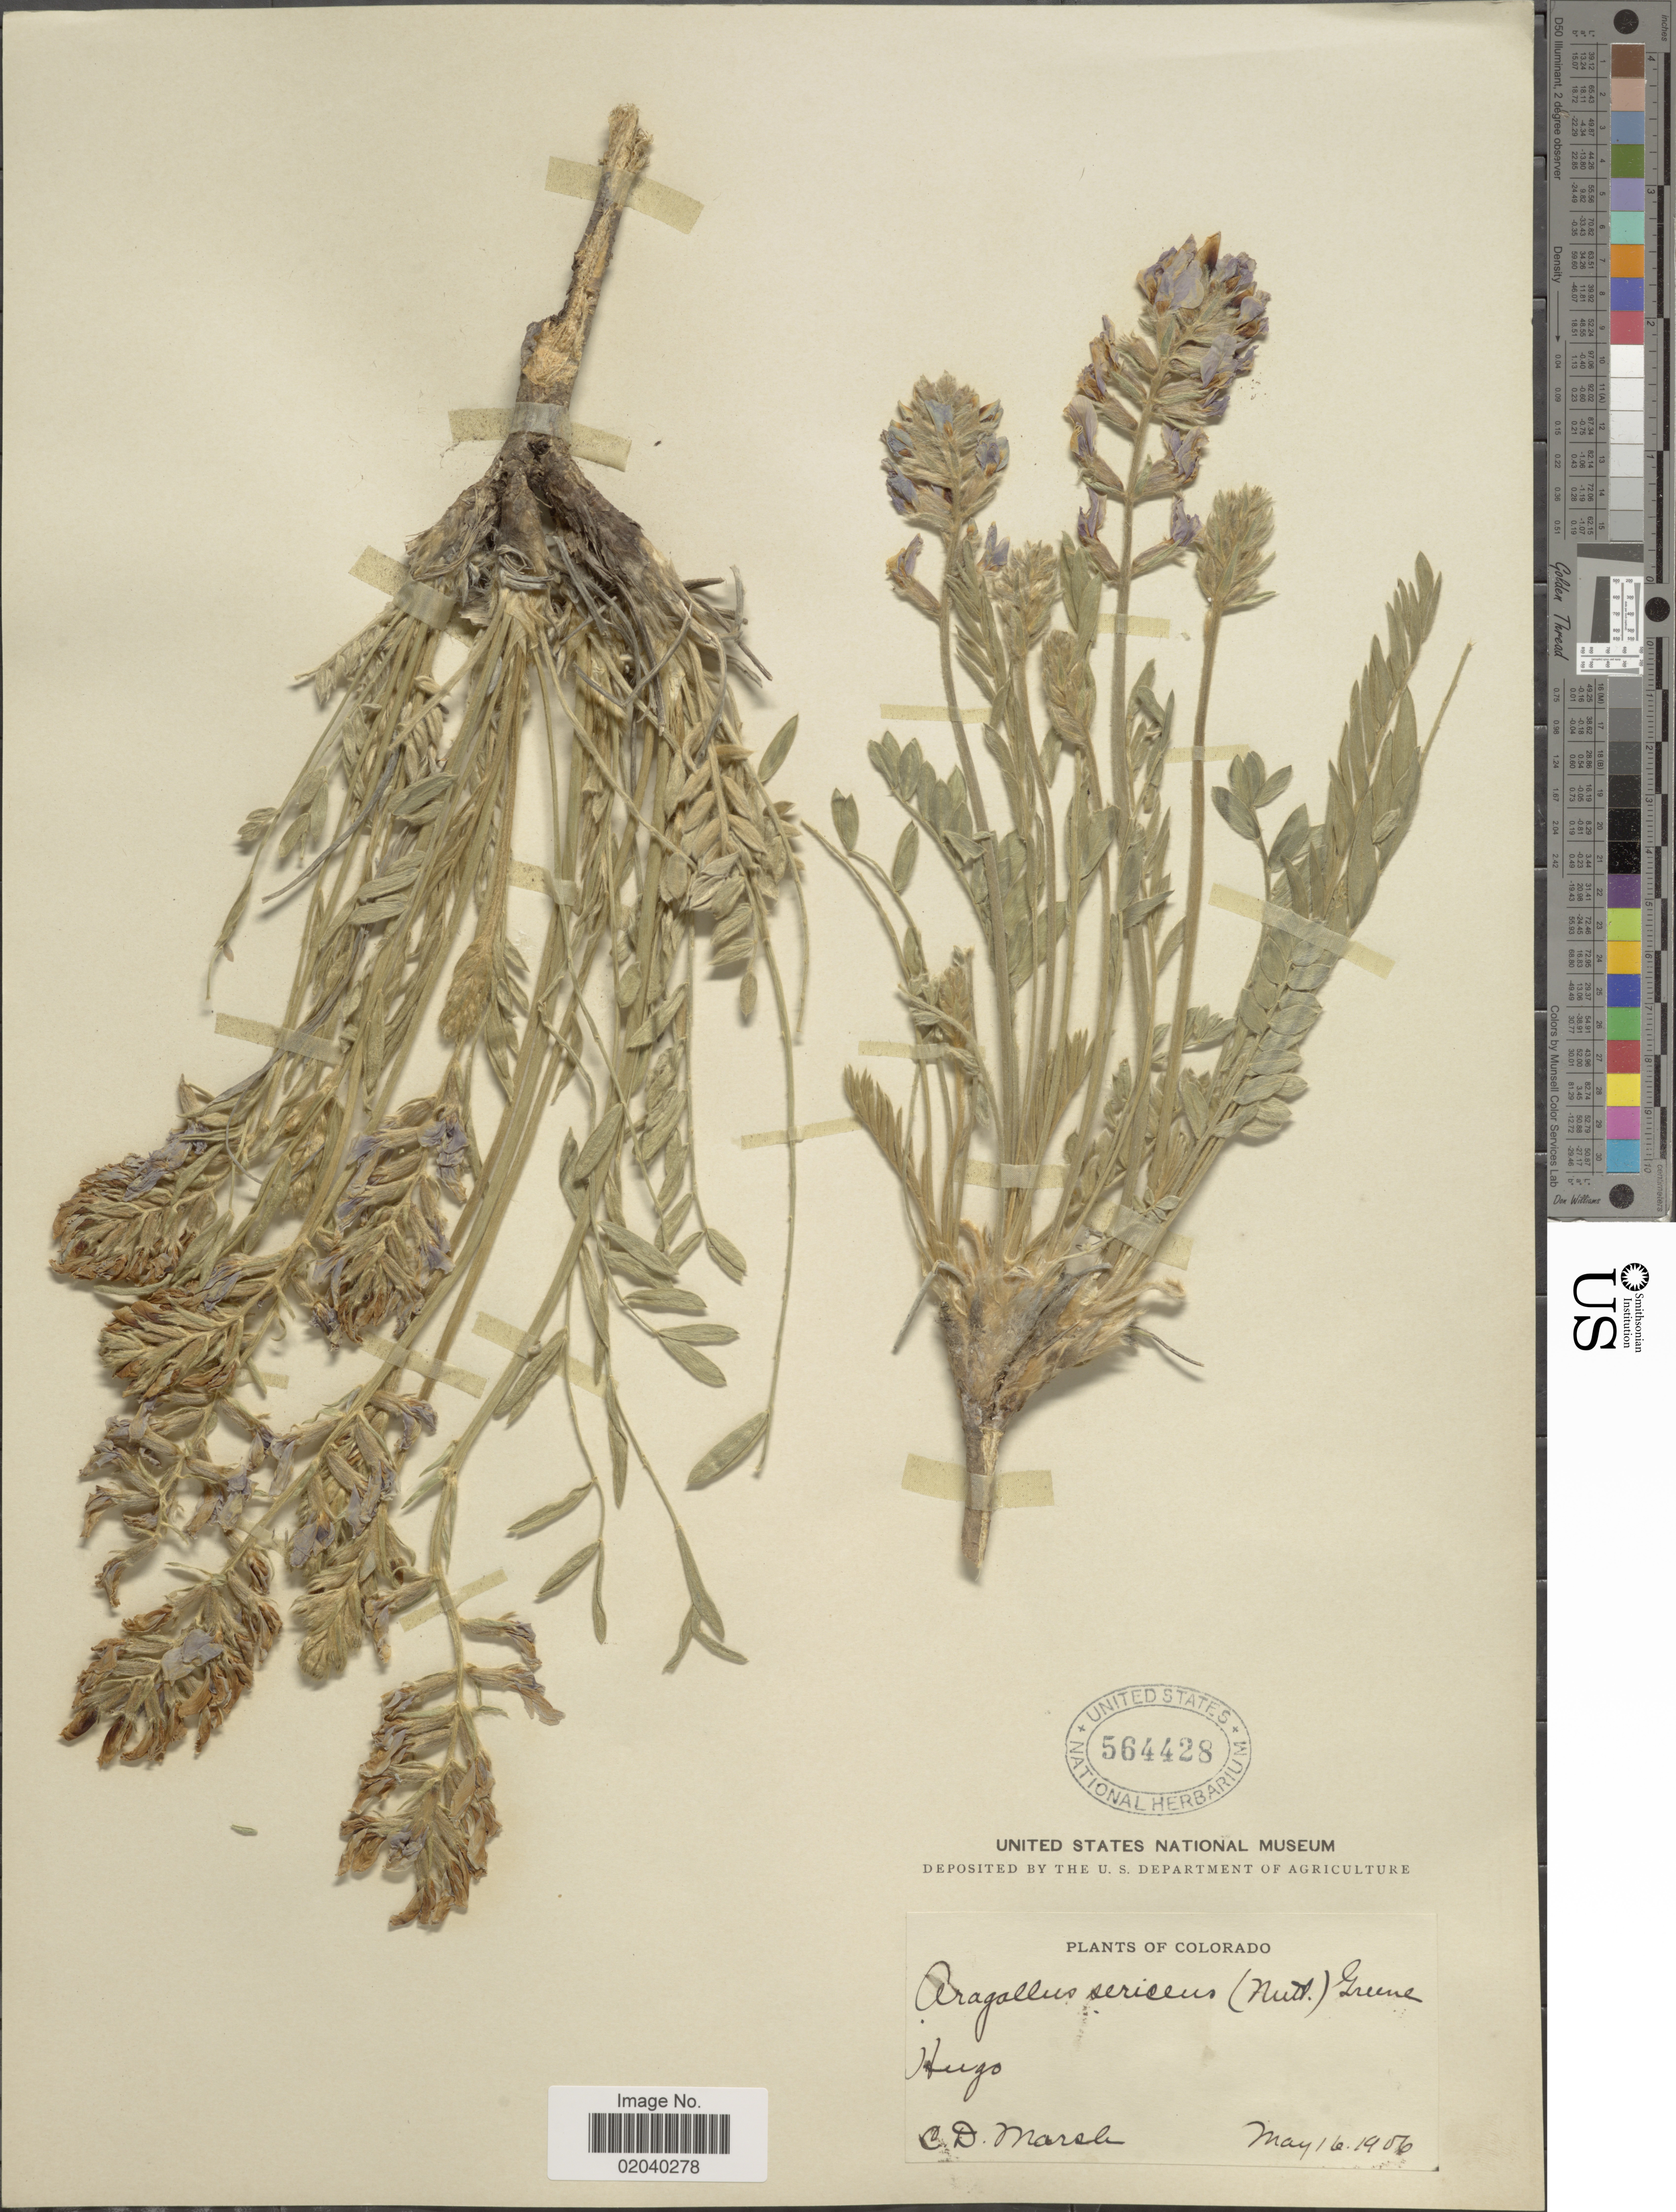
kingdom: Plantae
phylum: Tracheophyta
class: Magnoliopsida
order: Fabales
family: Fabaceae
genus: Oxytropis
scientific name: Oxytropis sericea var. sericea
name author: Nutt.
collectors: C. D. Marsh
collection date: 1906-05-16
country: United States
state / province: Colorado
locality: Hugo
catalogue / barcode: US 564428